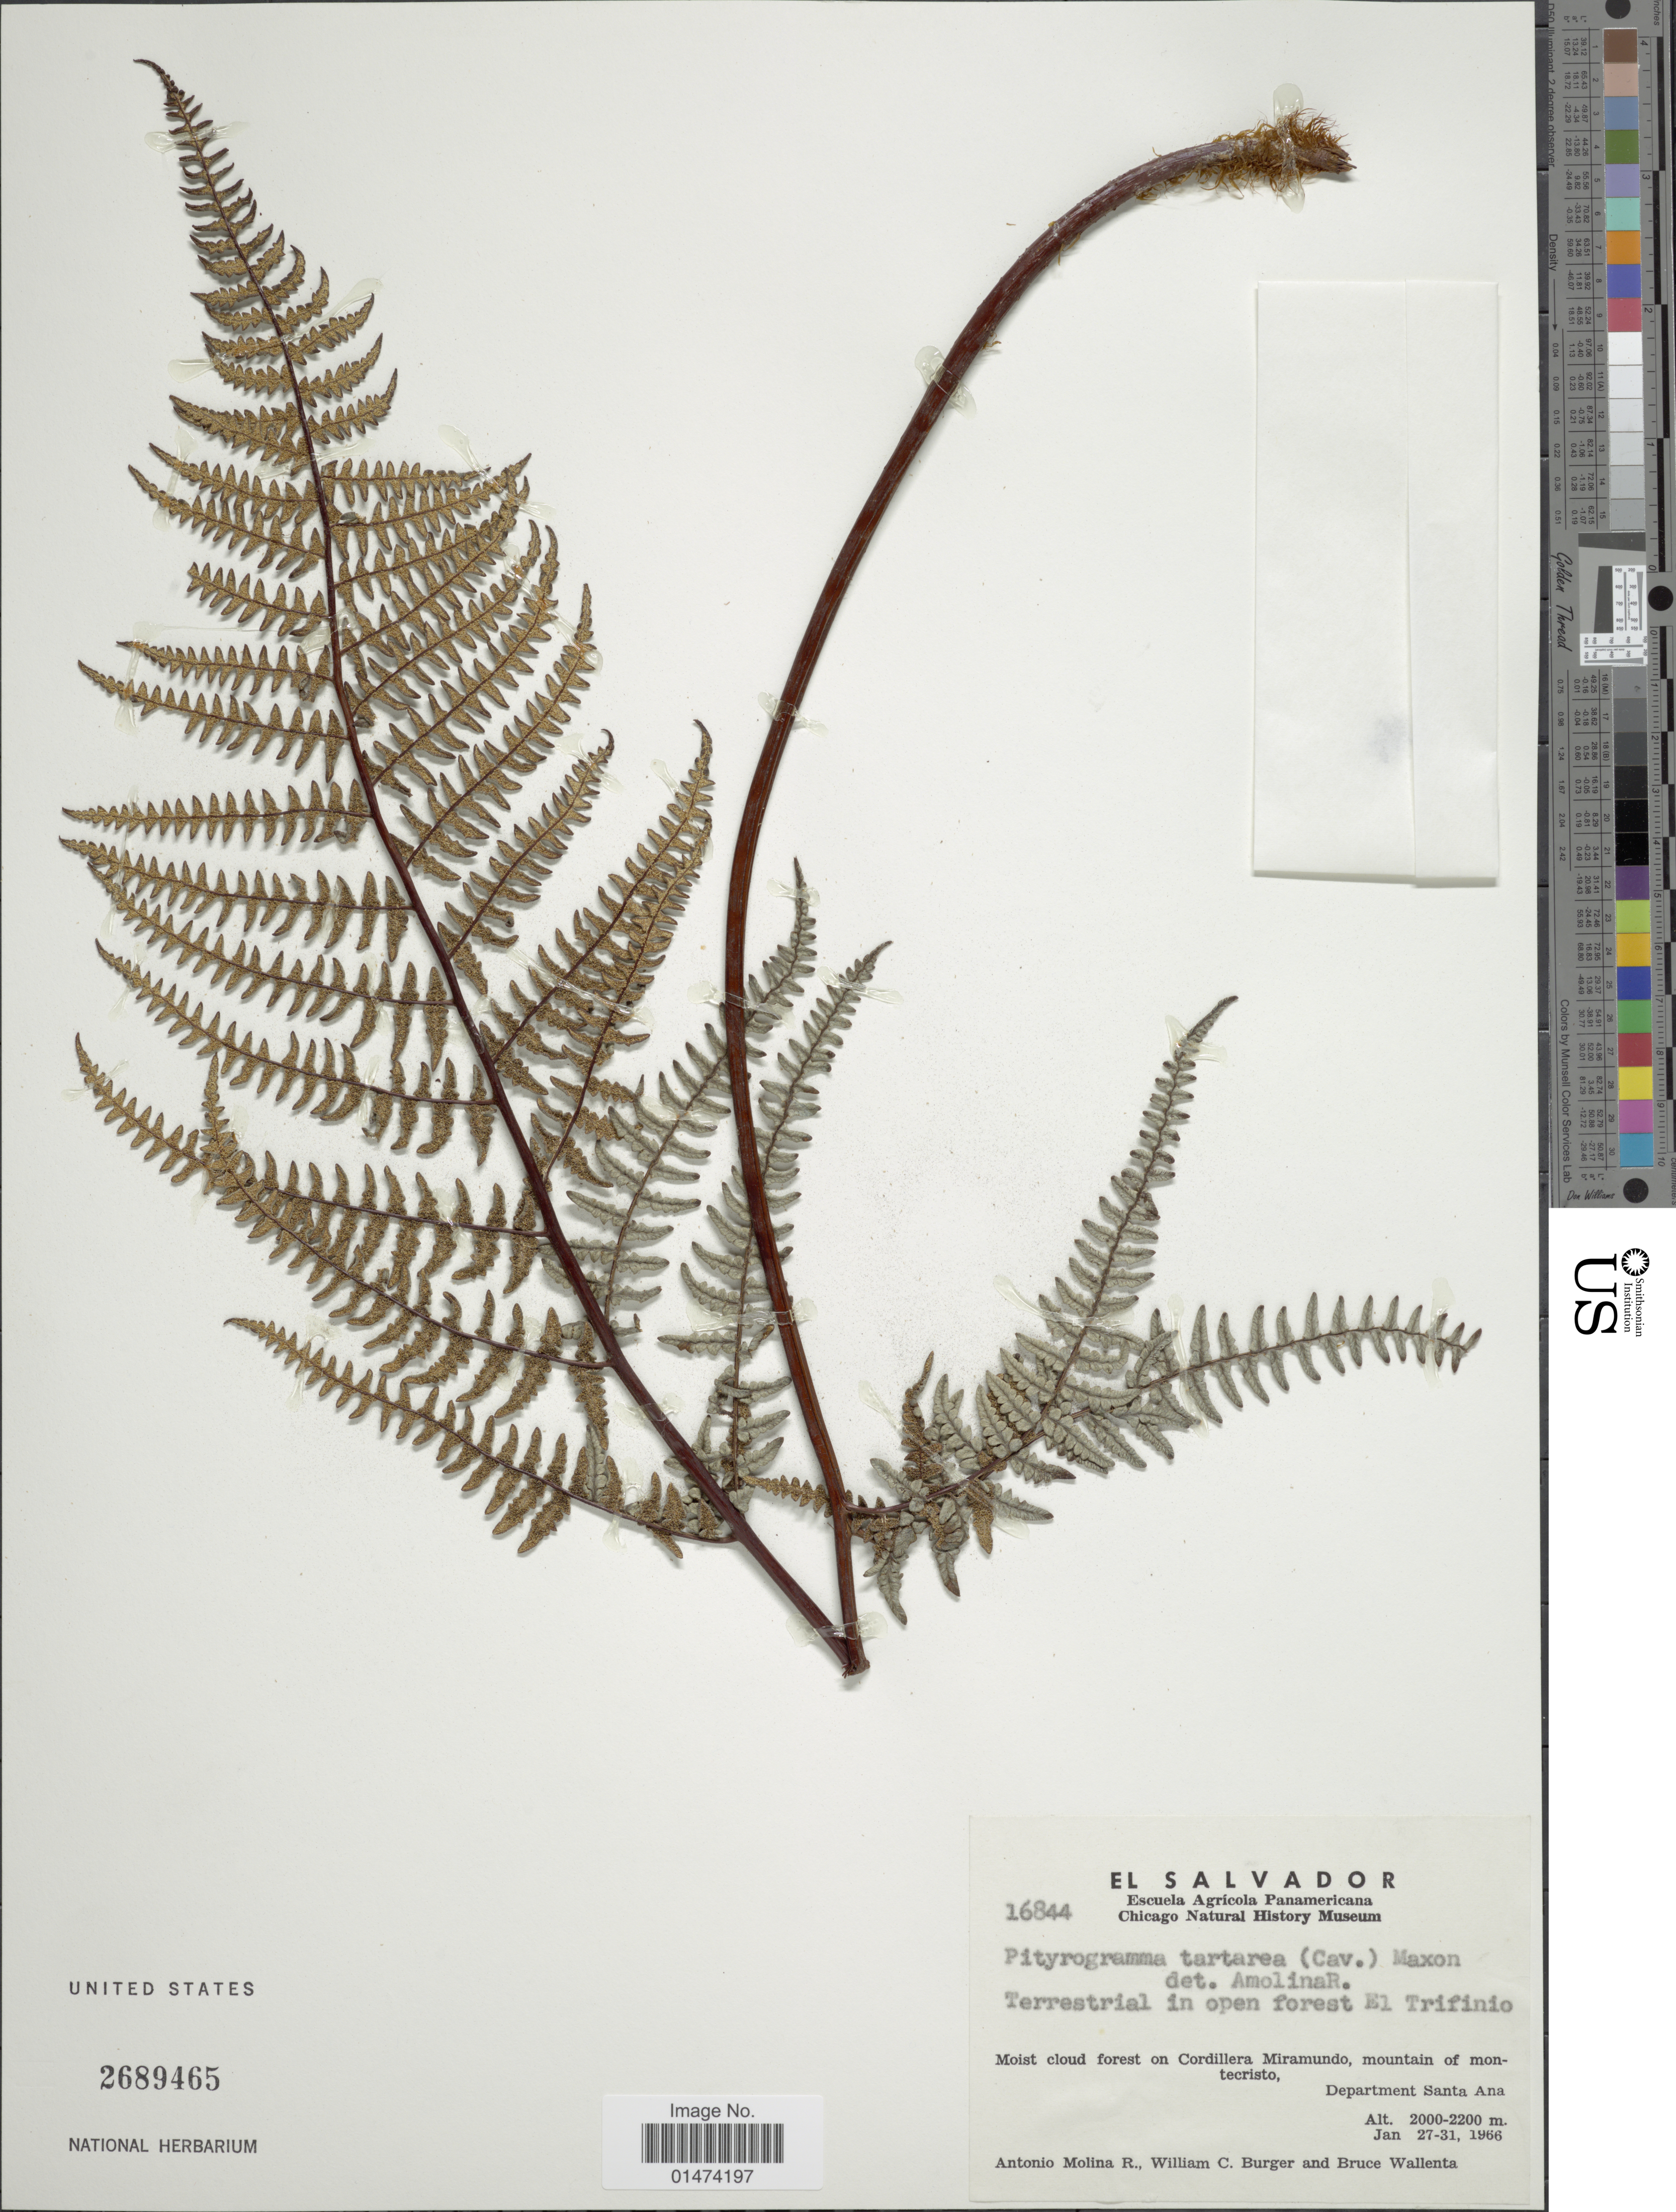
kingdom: Plantae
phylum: Tracheophyta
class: Polypodiopsida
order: Polypodiales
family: Pteridaceae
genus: Pityrogramma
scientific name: Pityrogramma tartarea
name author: (Cav.) Maxon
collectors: A. Molina R., W. Burger & B. Wallenta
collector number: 16844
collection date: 1966-01-27/1966-01-31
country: El Salvador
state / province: Santa Ana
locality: Moist cloud forest on Cordillera Miramundo, mountain of montecristo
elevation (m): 2000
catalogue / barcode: US 2689465